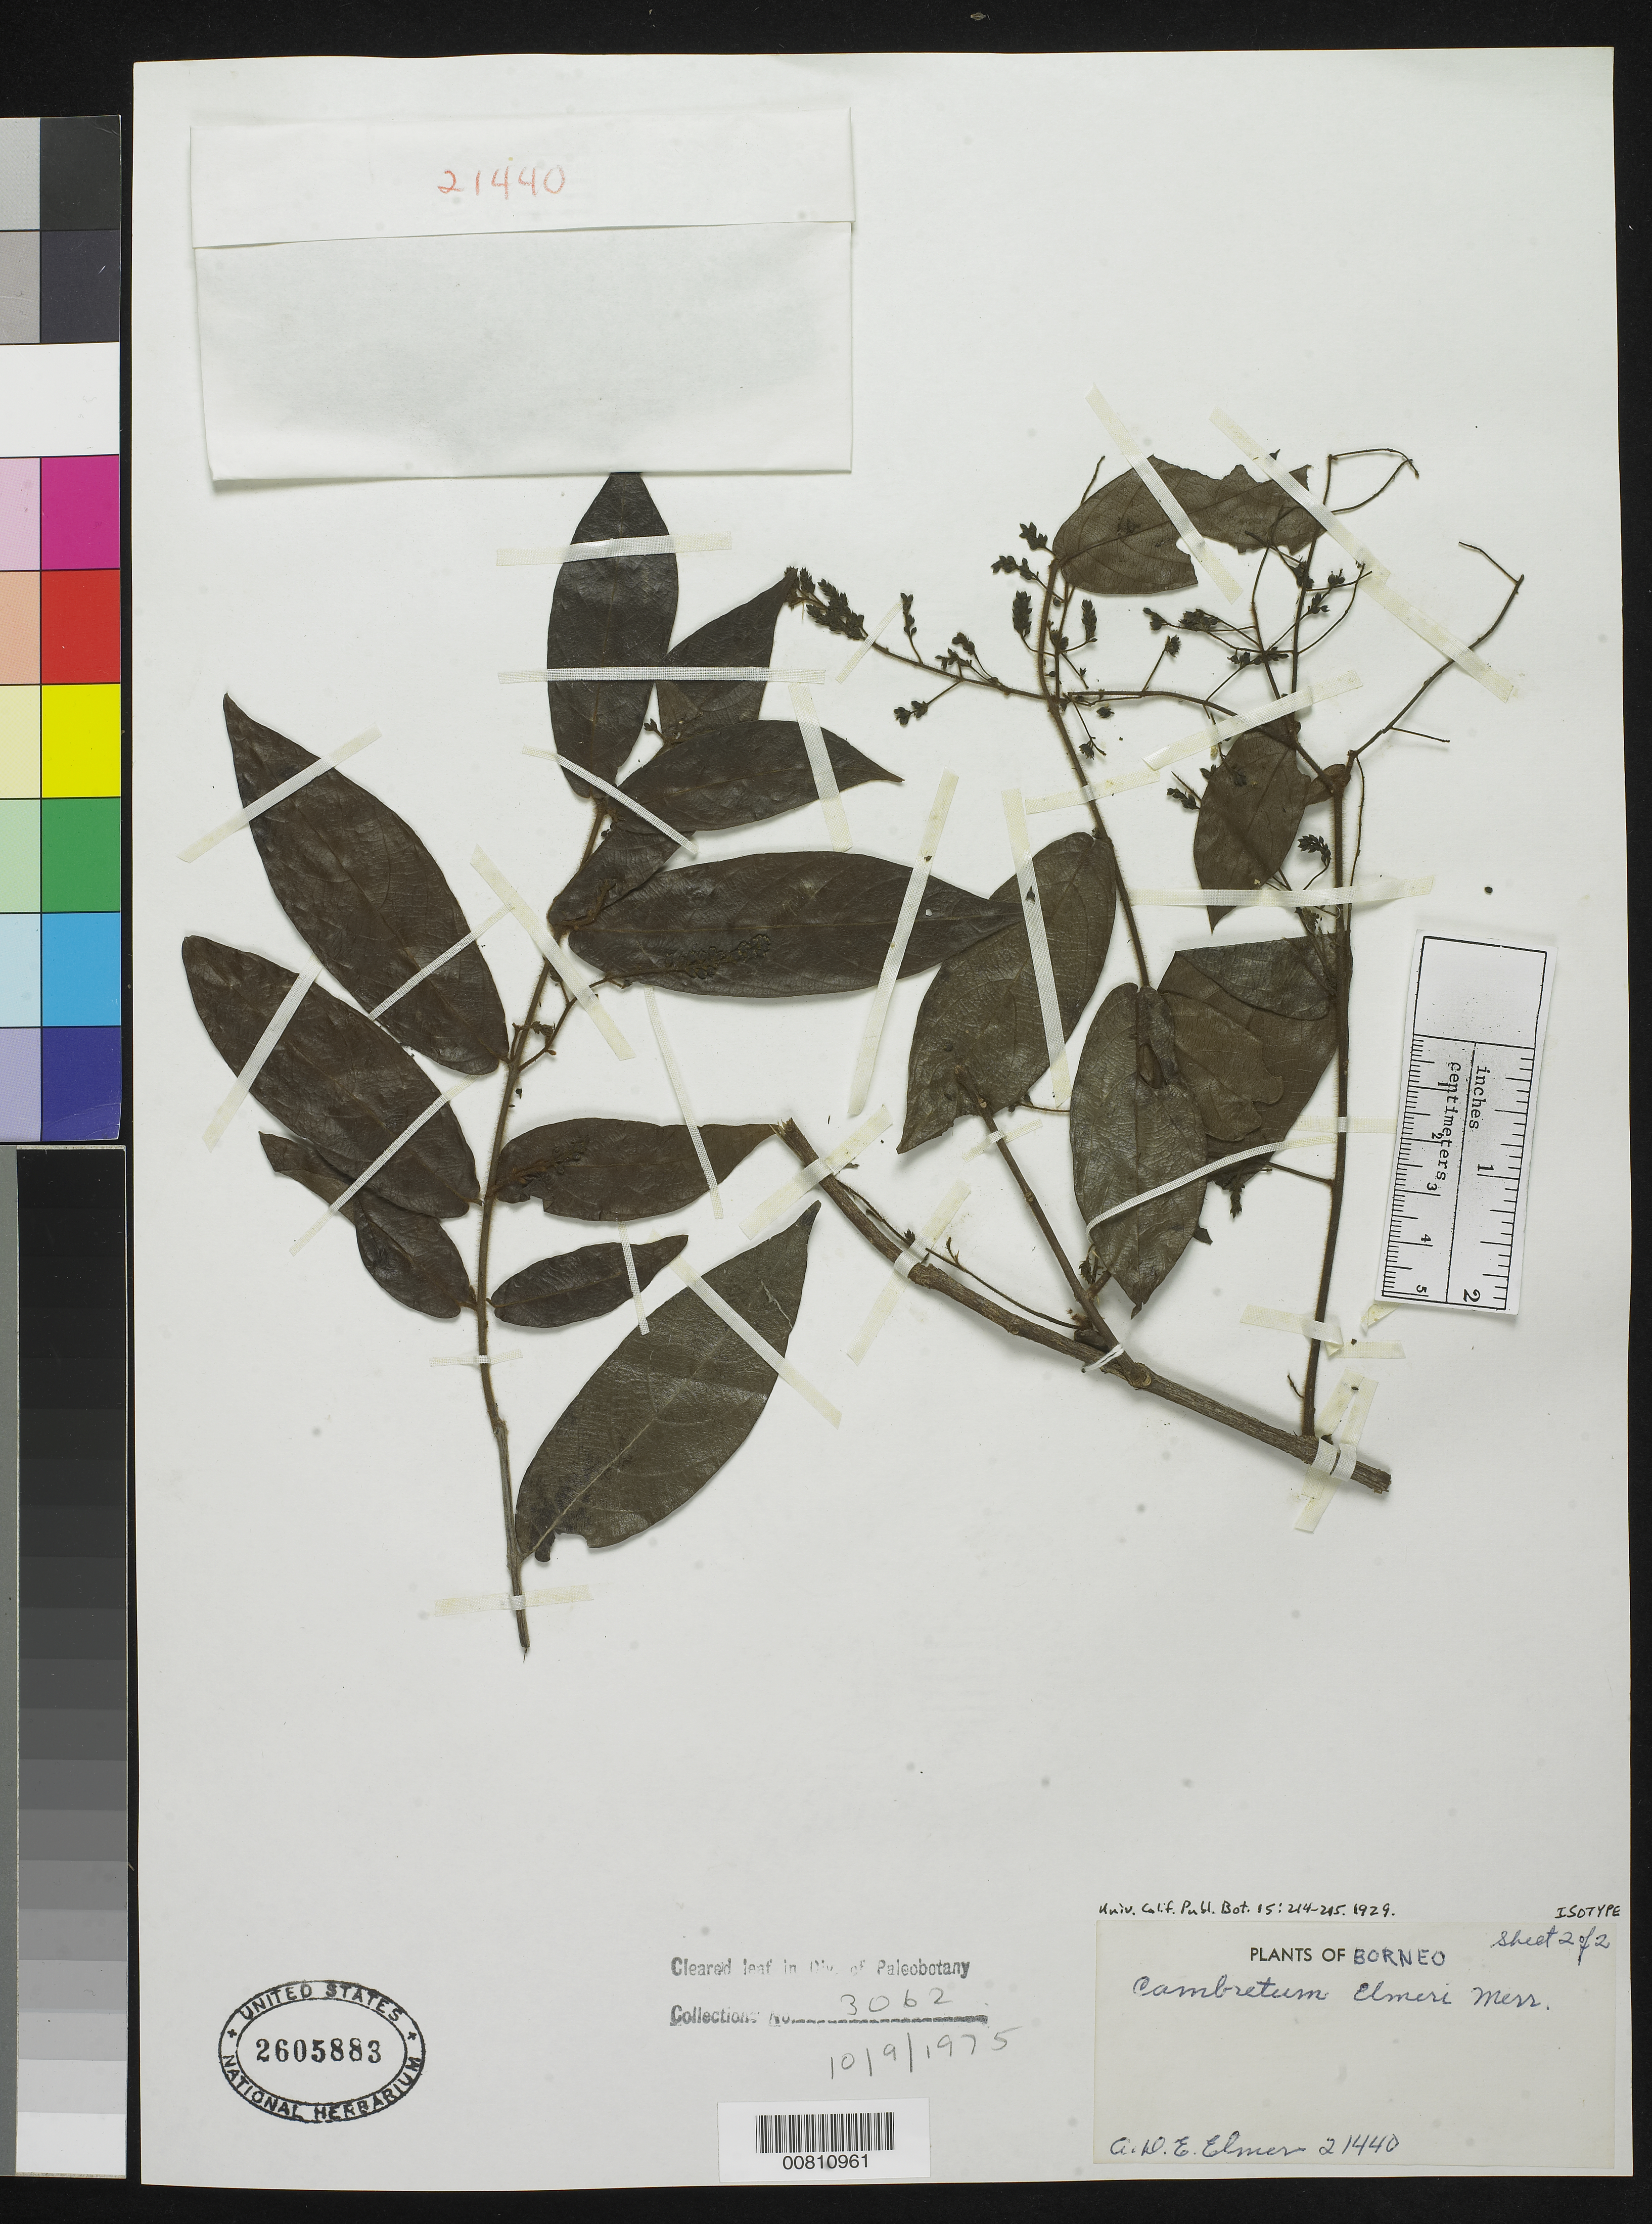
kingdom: Plantae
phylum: Tracheophyta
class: Magnoliopsida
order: Myrtales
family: Combretaceae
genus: Combretum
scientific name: Combretum elmeri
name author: Merr.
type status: Isotype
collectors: A. D. E. Elmer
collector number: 21440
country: Malaysia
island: Borneo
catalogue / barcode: US 2605883